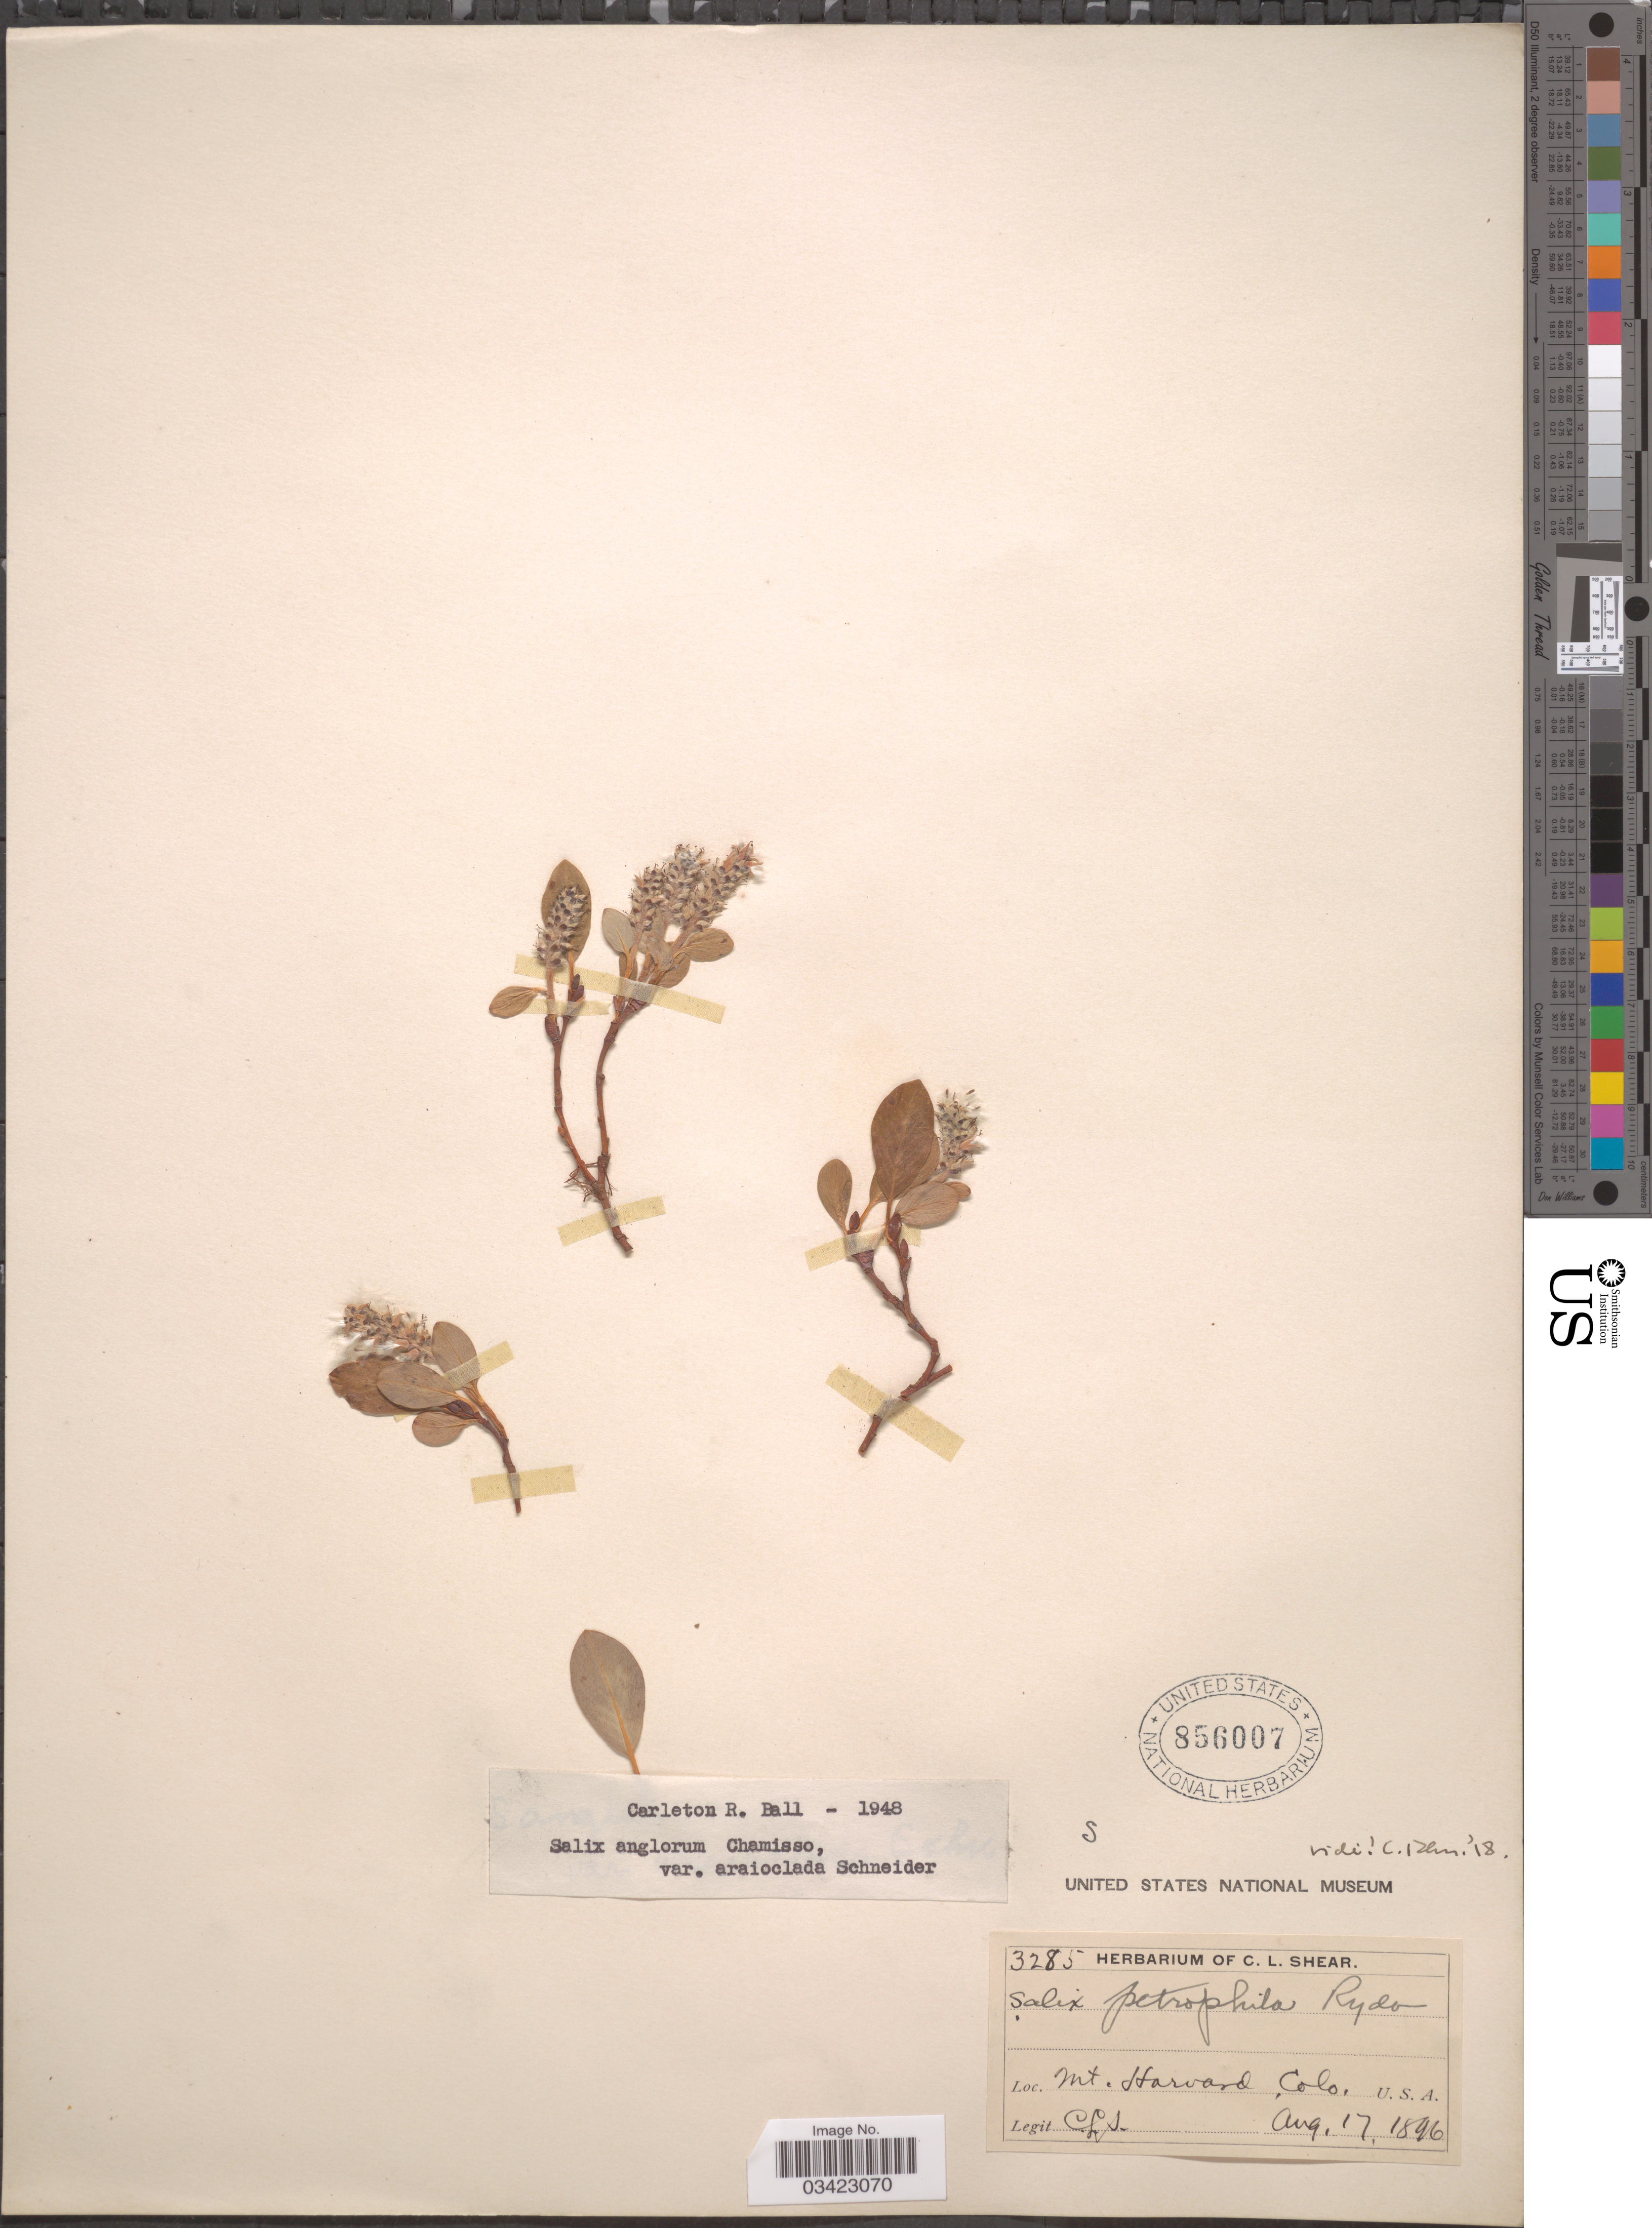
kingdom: Plantae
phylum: Tracheophyta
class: Magnoliopsida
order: Malpighiales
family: Salicaceae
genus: Salix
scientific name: Salix anglorum var. araioclada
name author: C.K. Schneid.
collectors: C. L. Shear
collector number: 3285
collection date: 1896-08-17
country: United States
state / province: Colorado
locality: Mt. Harvard.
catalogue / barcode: US 856007